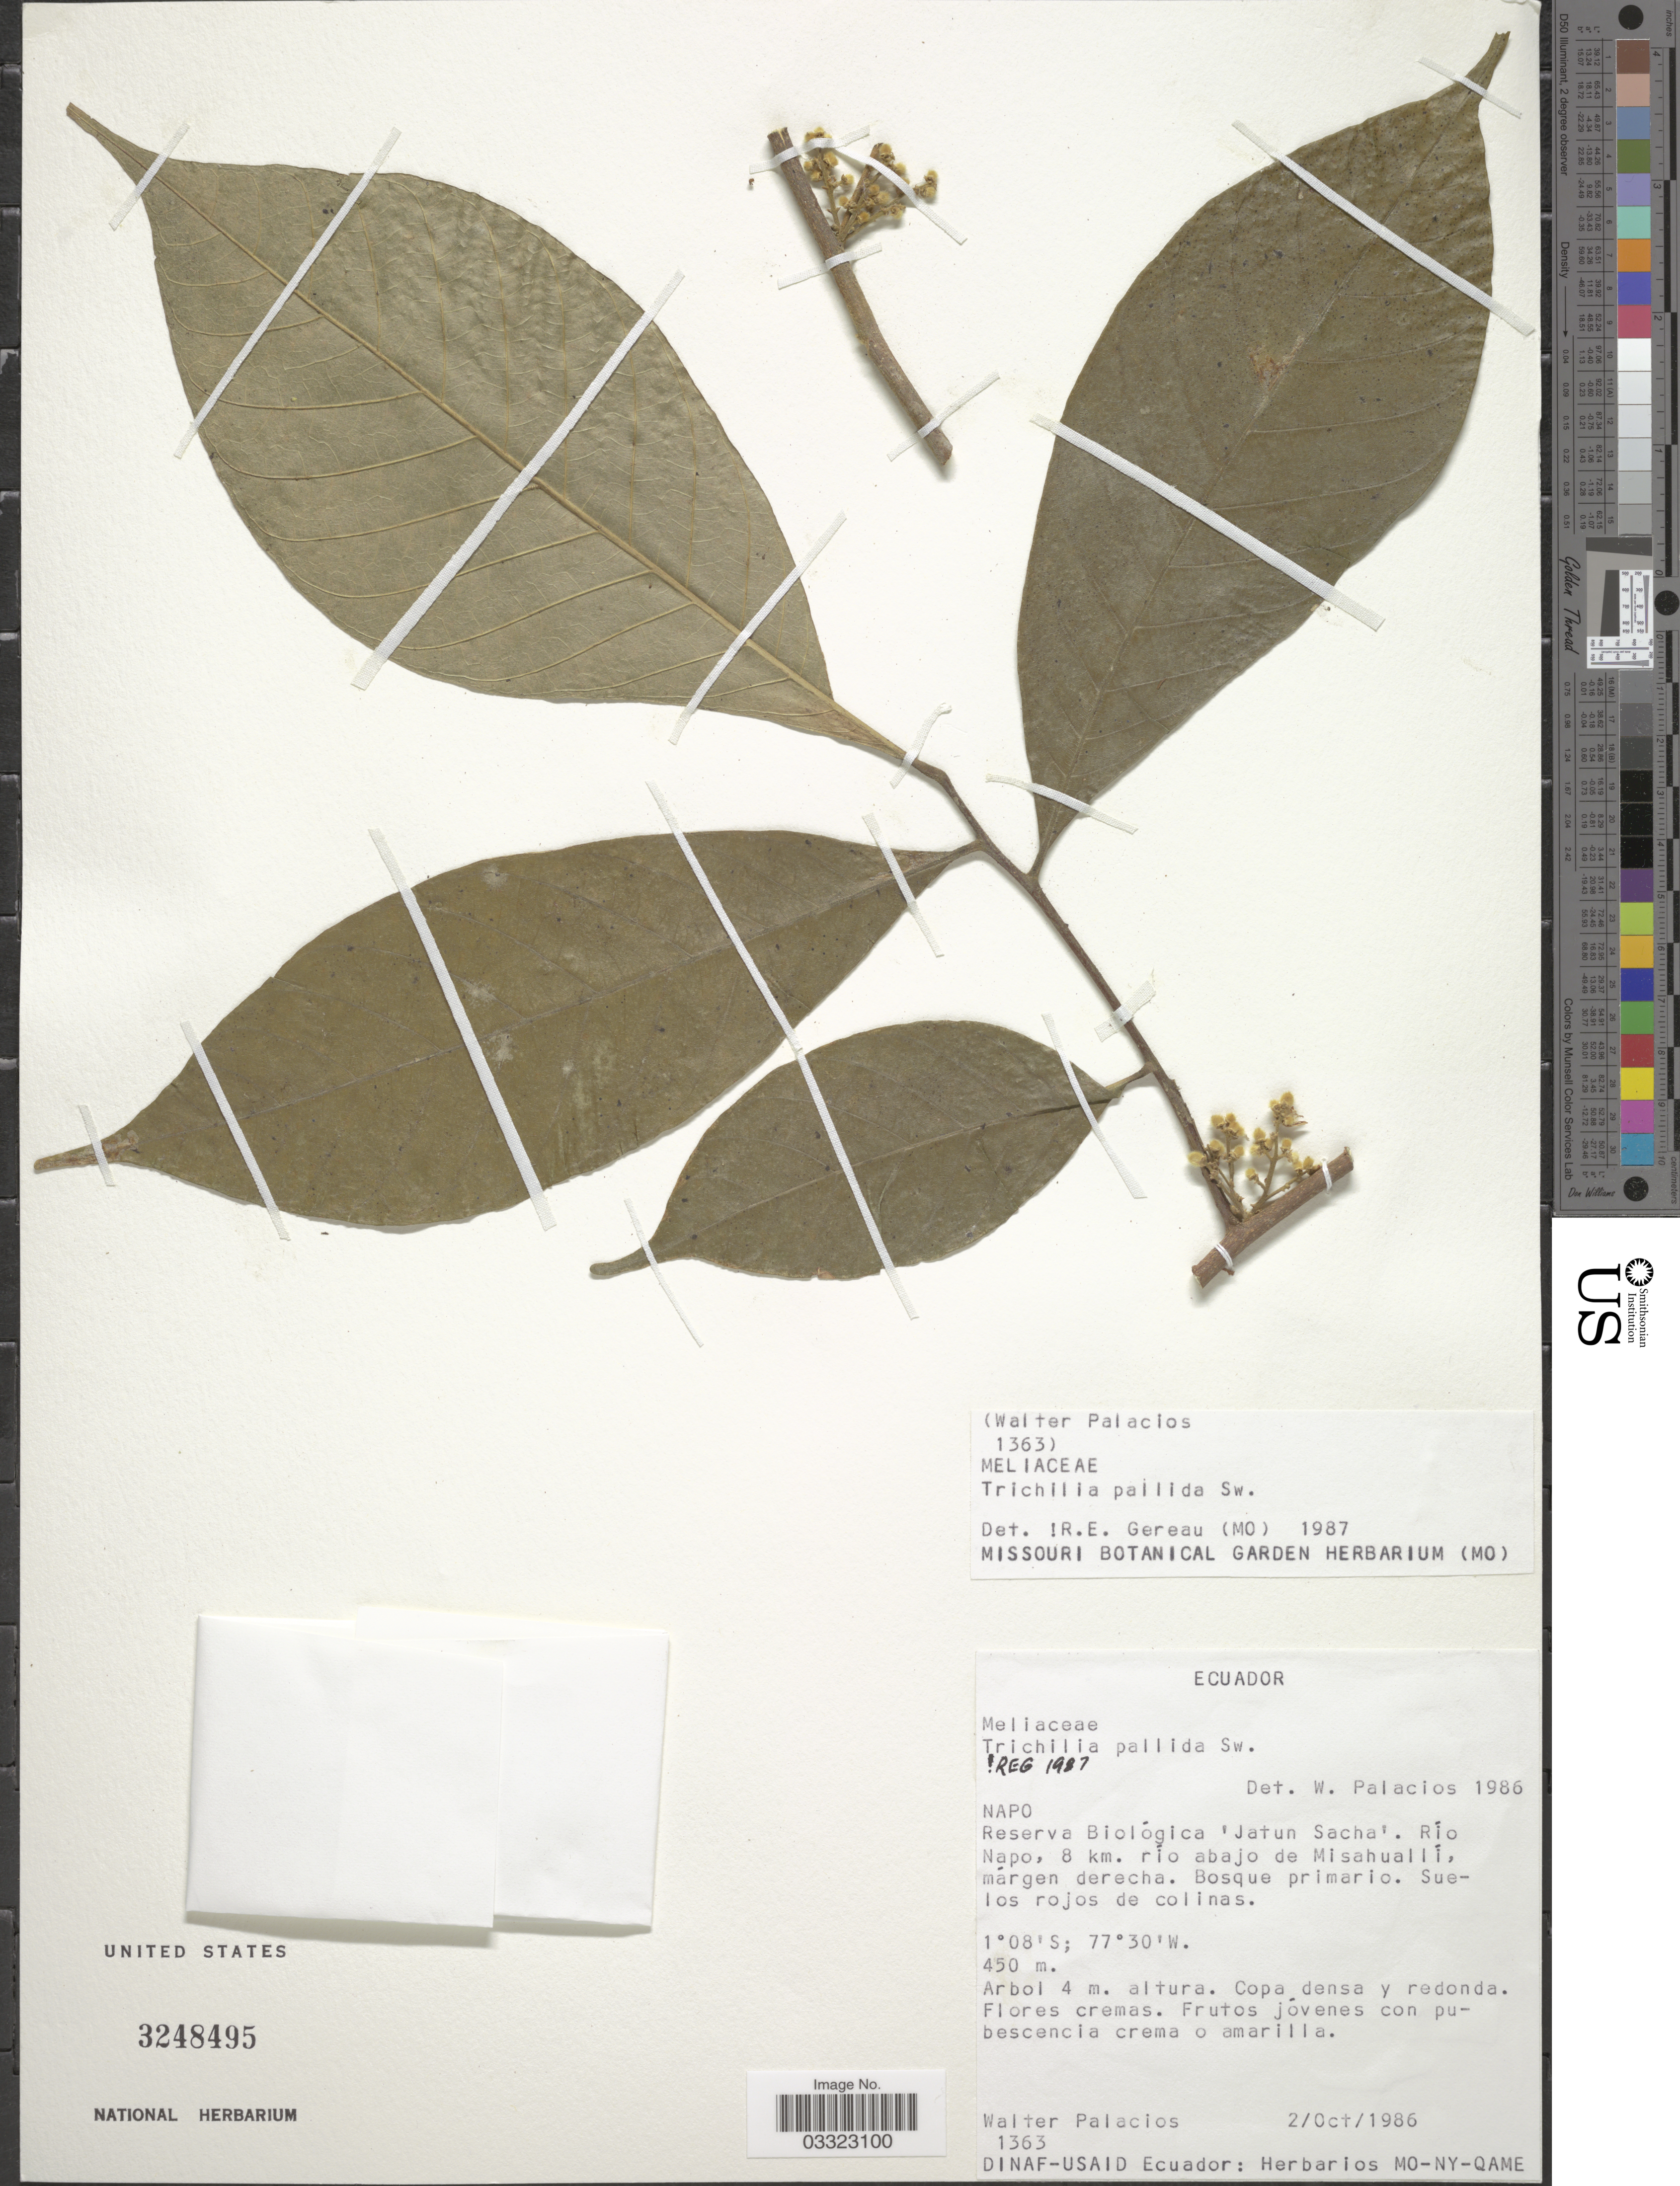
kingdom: Plantae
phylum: Tracheophyta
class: Magnoliopsida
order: Sapindales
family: Meliaceae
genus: Trichilia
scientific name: Trichilia pallida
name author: Sw.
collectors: W. Palacios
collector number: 1363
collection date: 1986-10-02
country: Ecuador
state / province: Napo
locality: Reserva Biológica 'Jatun Sacha'. Río Napo, 8 km. río abajo de Misahuallí, márgen derecha.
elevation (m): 450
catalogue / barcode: US 3248495